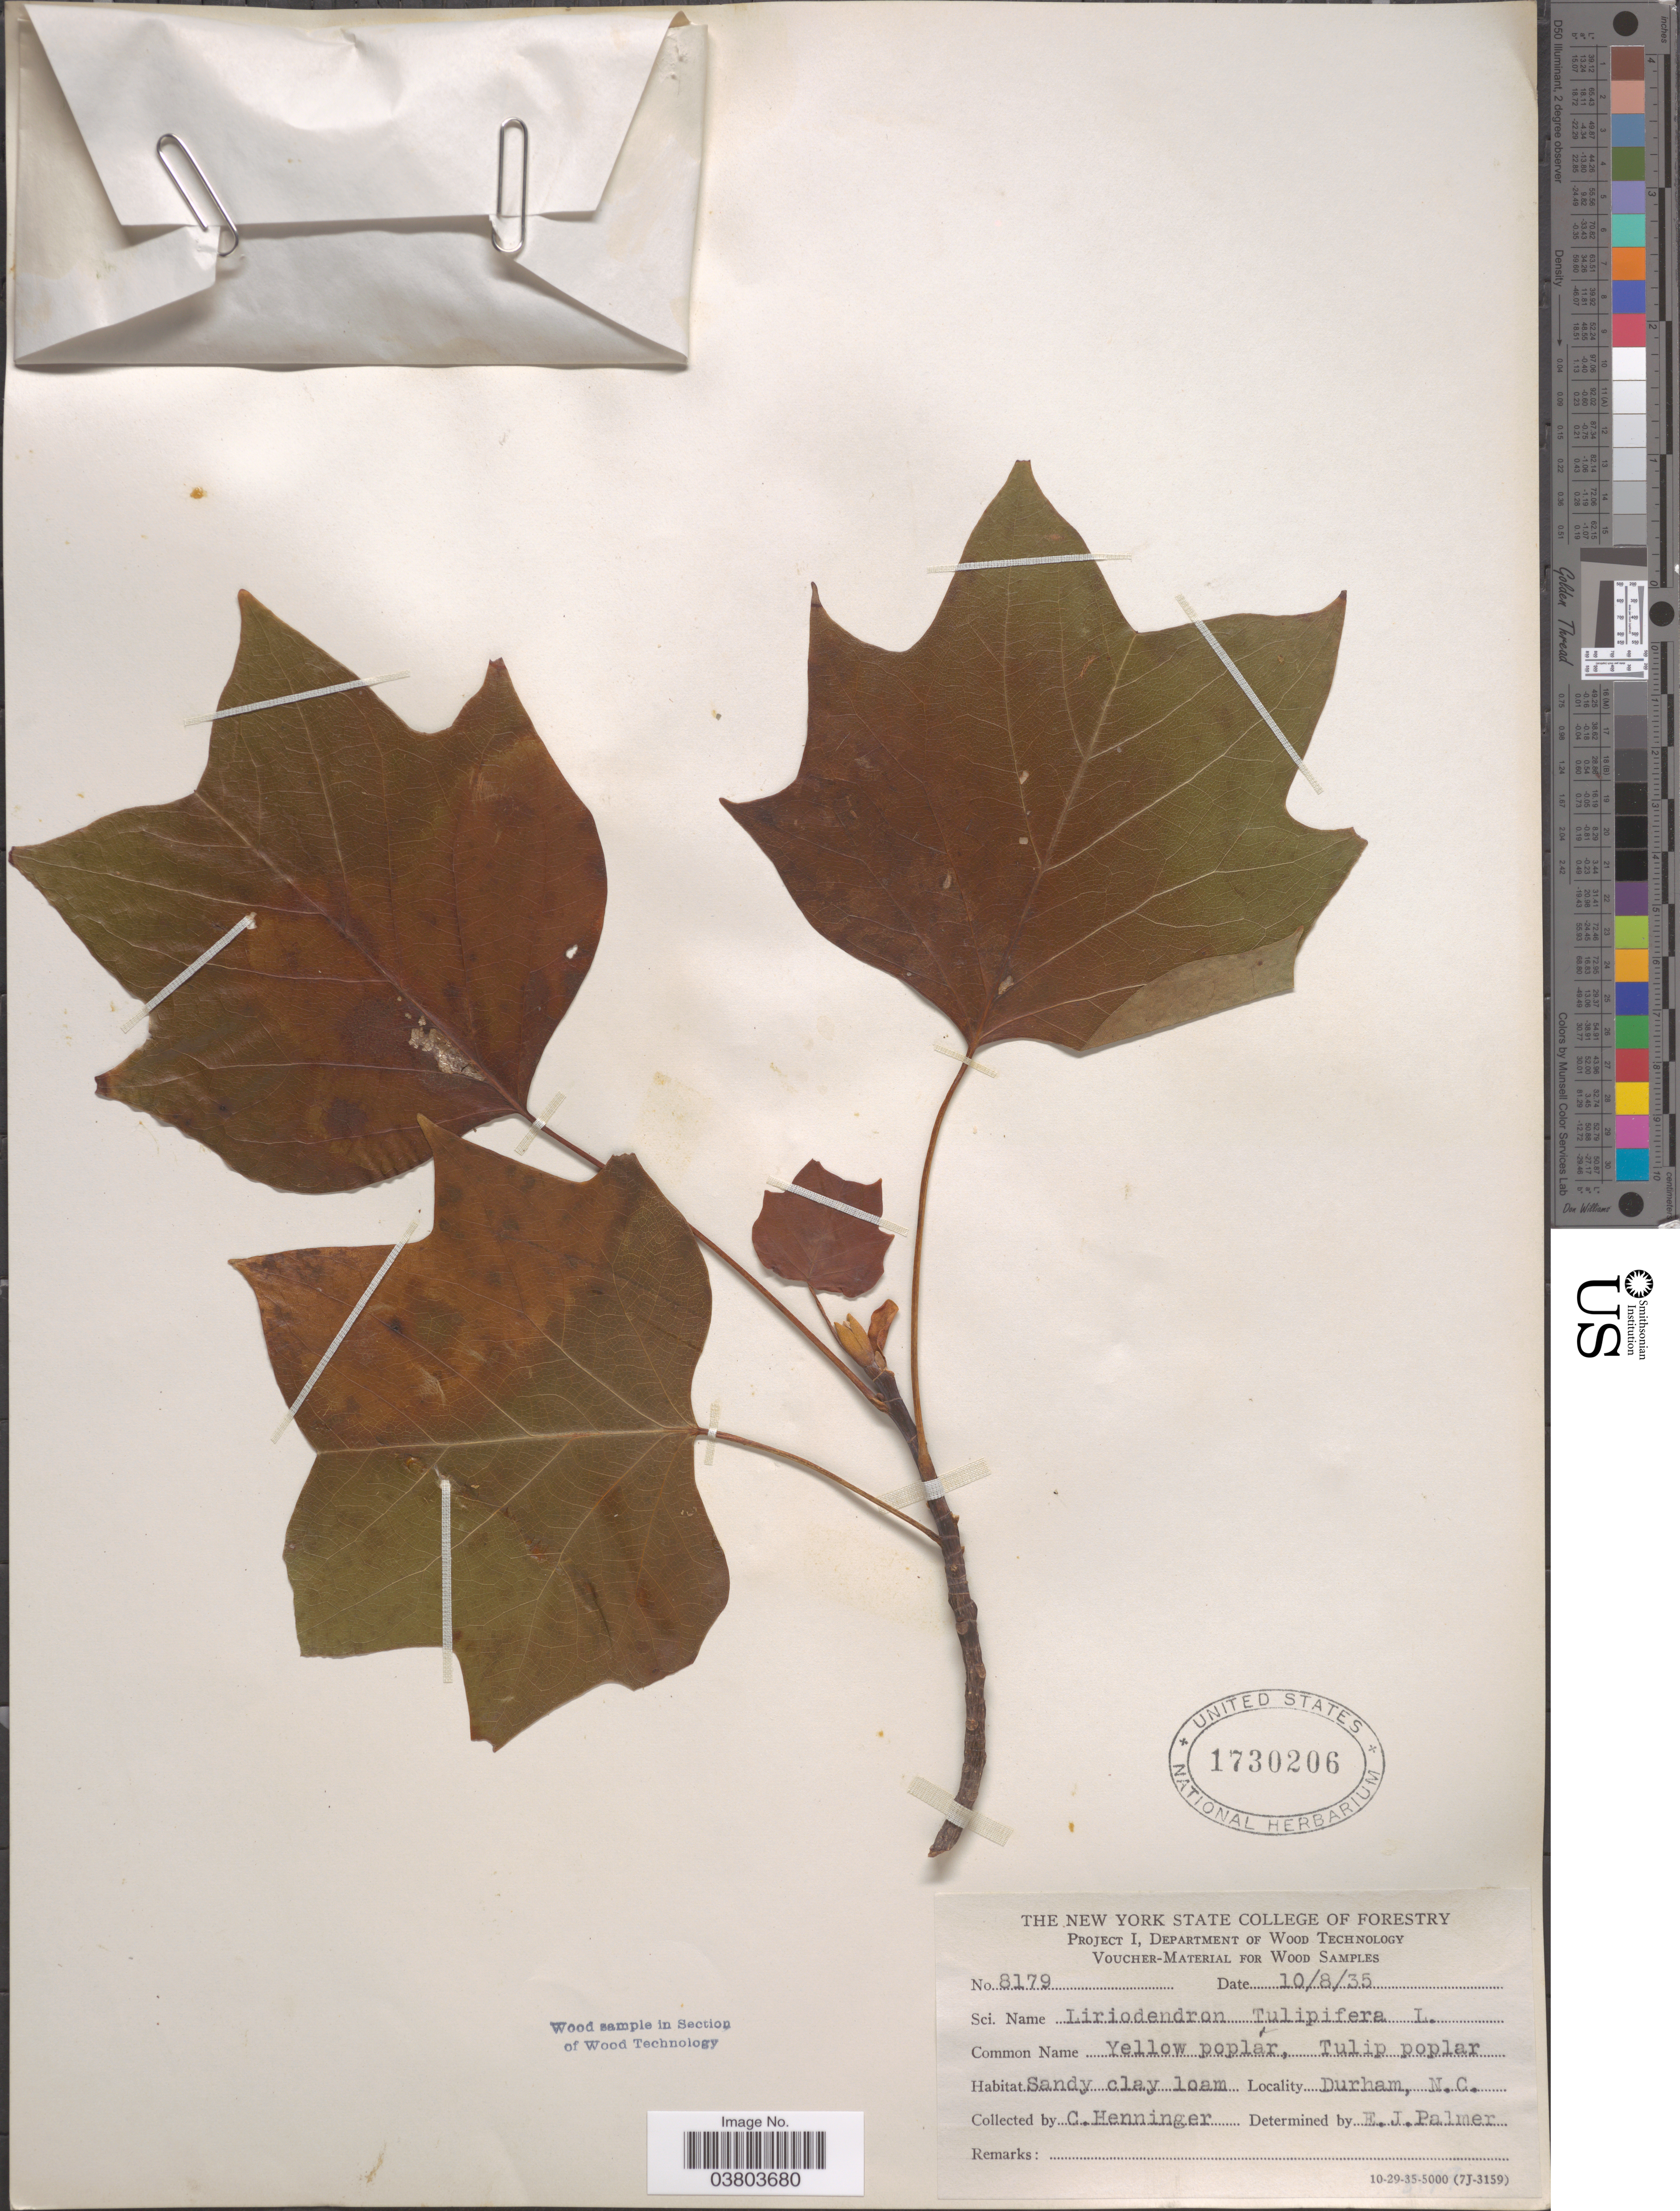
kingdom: Plantae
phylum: Tracheophyta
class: Magnoliopsida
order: Magnoliales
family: Magnoliaceae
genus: Liriodendron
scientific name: Liriodendron tulipifera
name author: L.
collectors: C. Henninger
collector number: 8179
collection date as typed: Transcribed d/m/y: 8/10/35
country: United States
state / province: North Carolina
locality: Durham.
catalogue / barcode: US 1730206